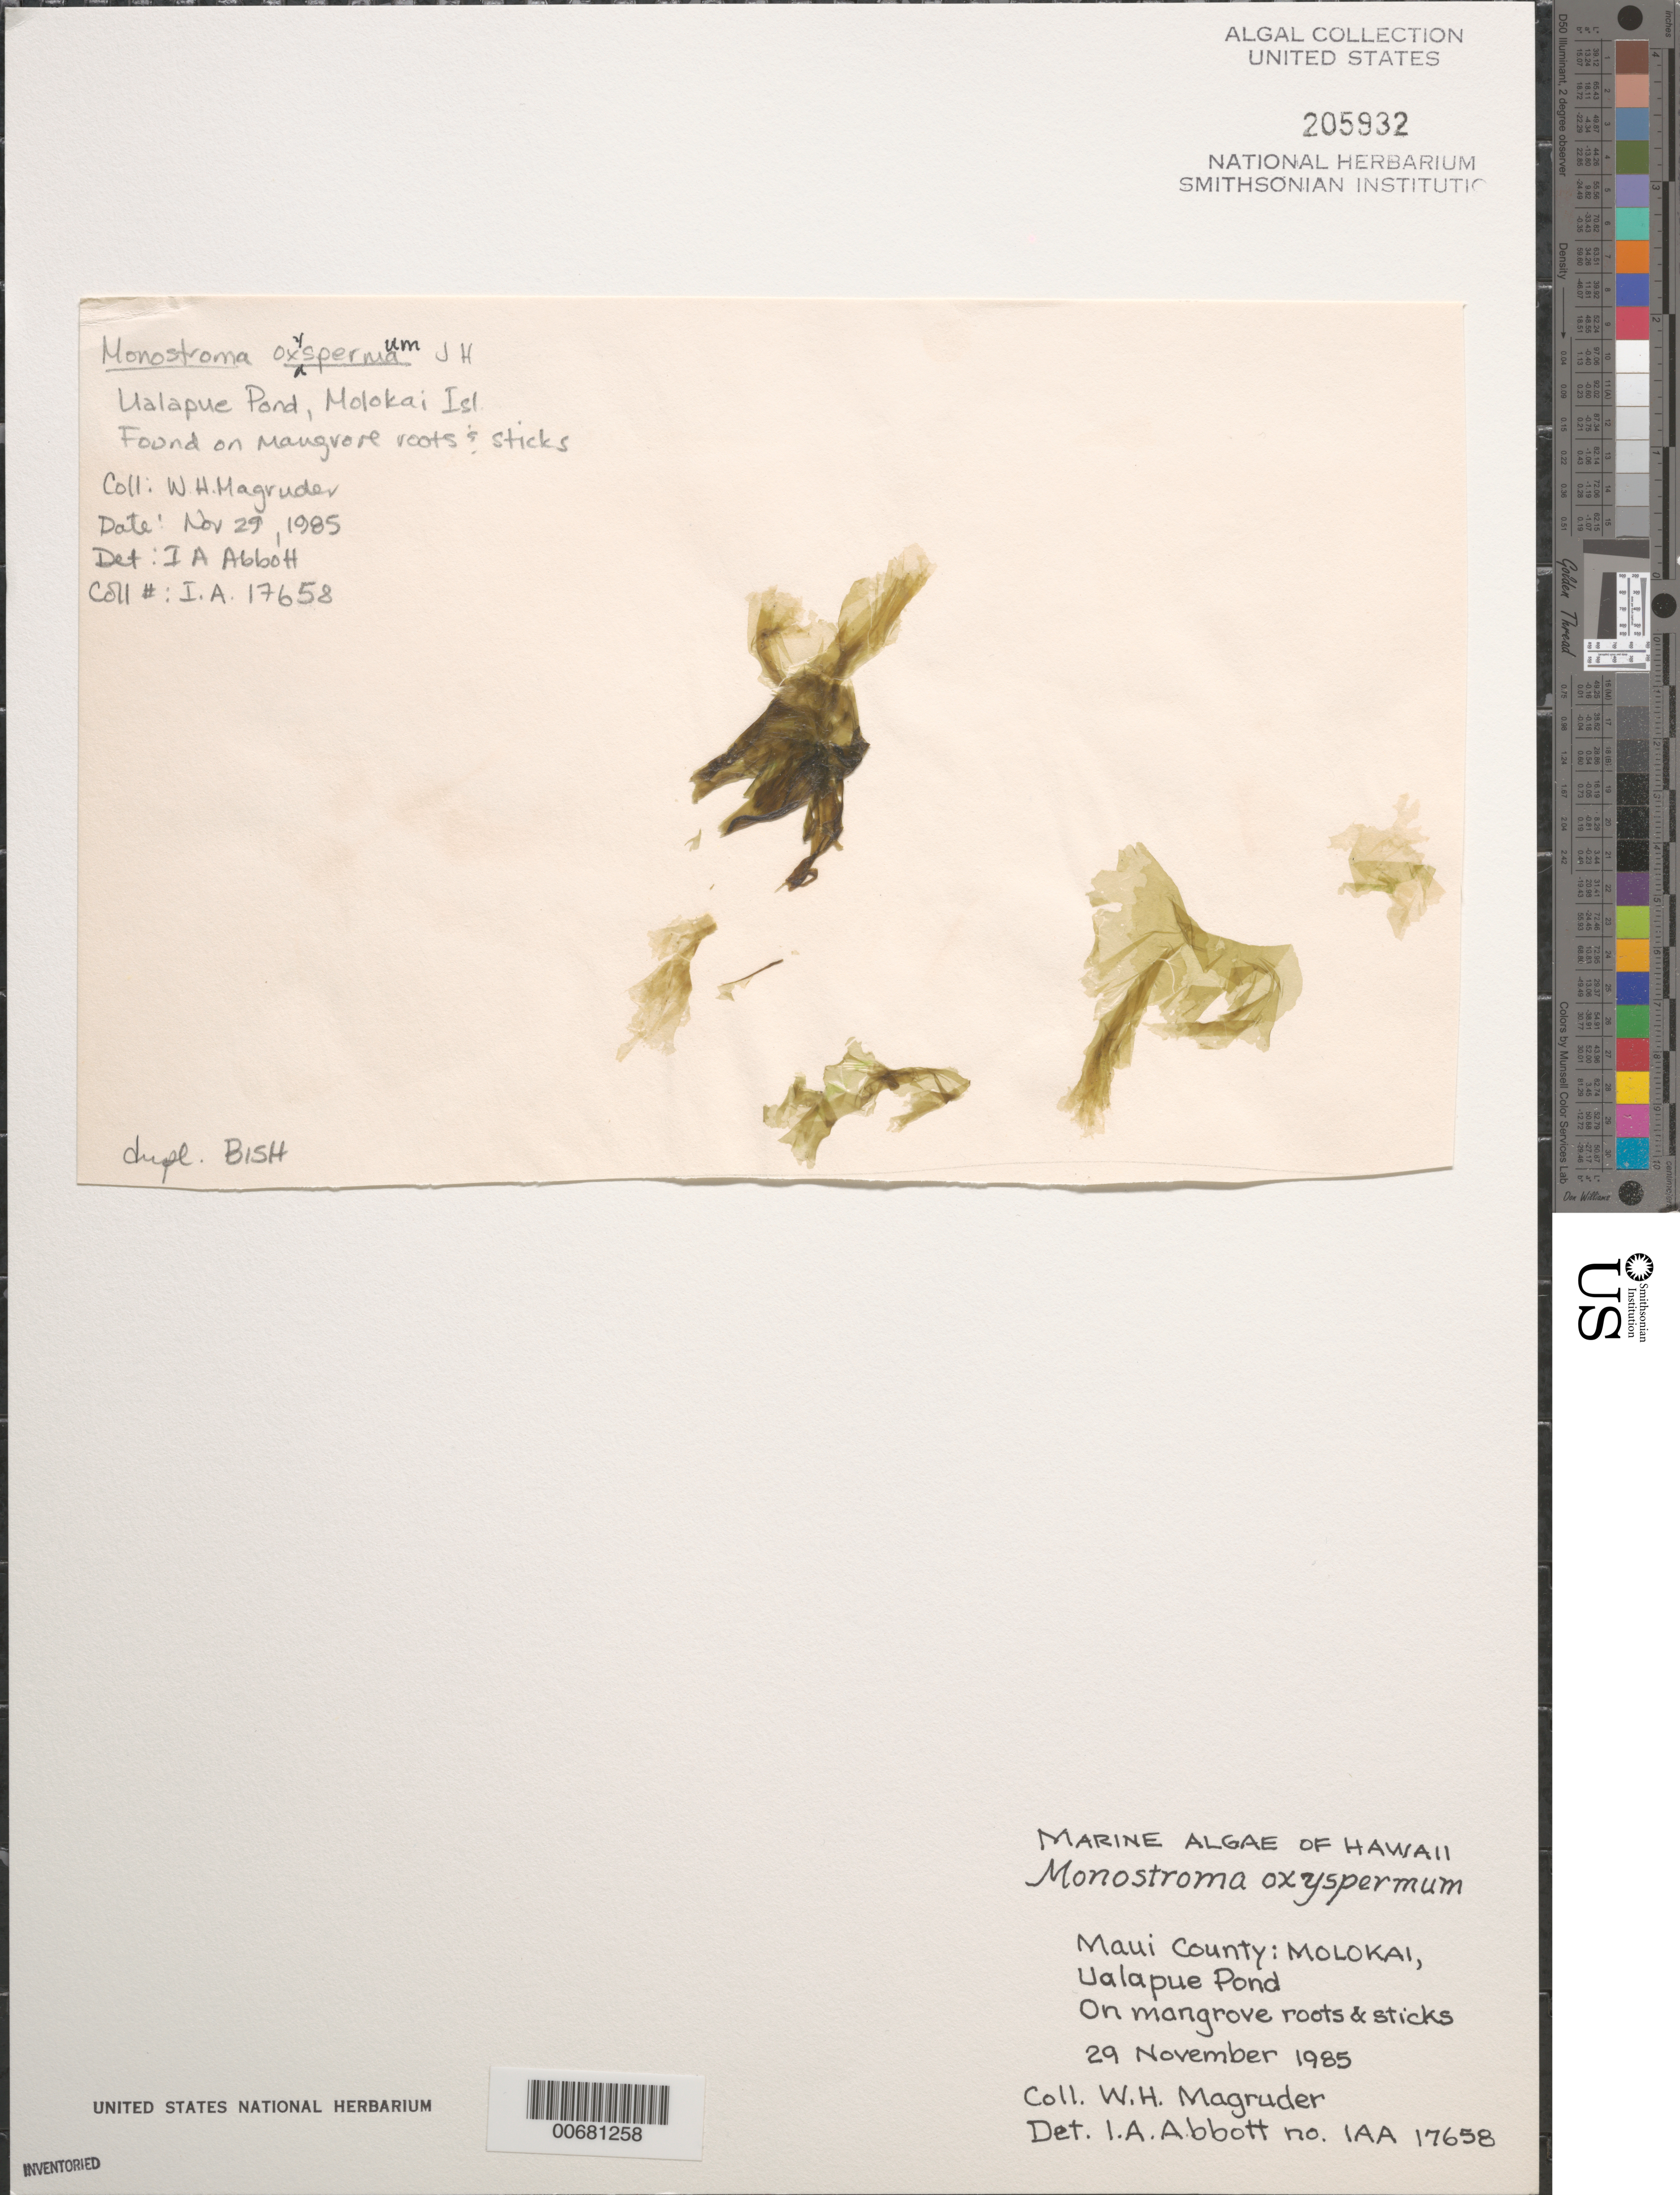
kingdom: Plantae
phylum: Chlorophyta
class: Ulvophyceae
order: Ulvales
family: Gayraliaceae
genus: Gayralia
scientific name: Gayralia oxysperma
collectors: W. Magruder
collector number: IAA 17658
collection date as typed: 29 Nov 1985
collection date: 1985-11-29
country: United States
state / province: Hawaii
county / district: Maui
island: Moloka'i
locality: Ualapue Pond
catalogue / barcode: US 205932